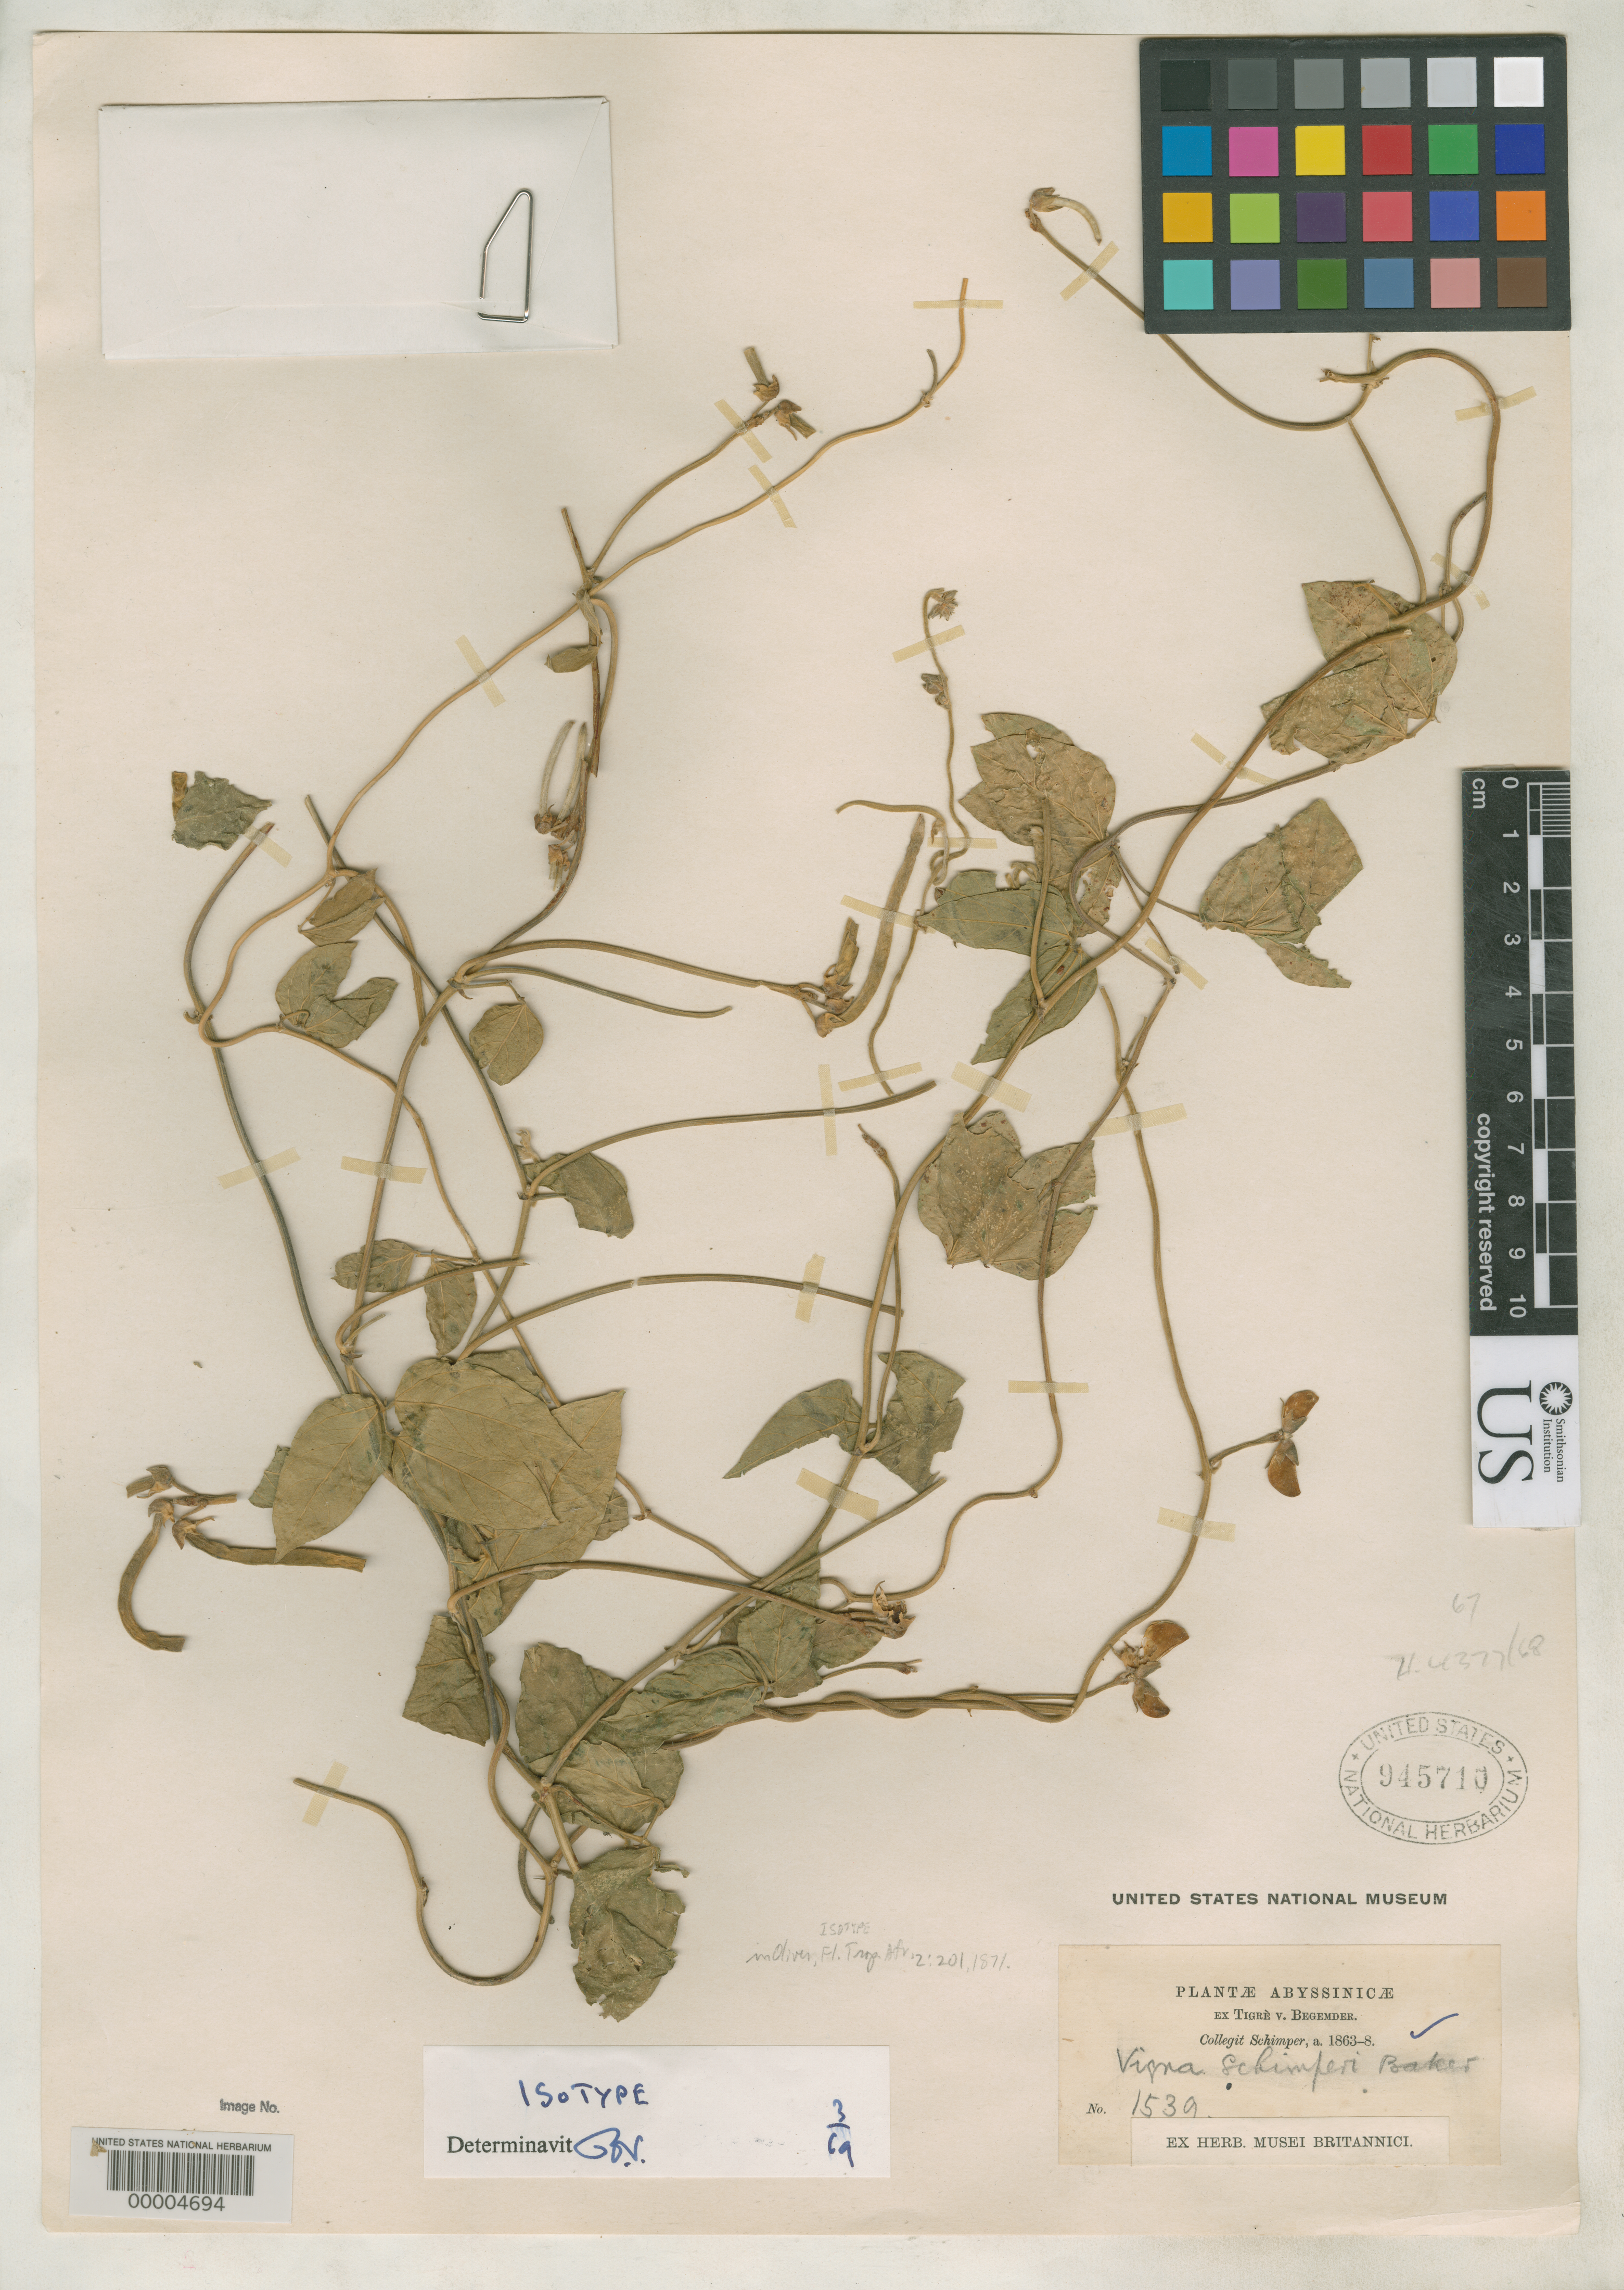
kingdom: Plantae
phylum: Tracheophyta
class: Magnoliopsida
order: Fabales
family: Fabaceae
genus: Vigna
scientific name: Vigna schimperi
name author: Baker in Oliv.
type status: Isotype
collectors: G. W. Schimper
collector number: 1539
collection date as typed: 1863 to -- --- 1868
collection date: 1863/1868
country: Ethiopia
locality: (country as "Abyssinia").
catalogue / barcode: US 945710